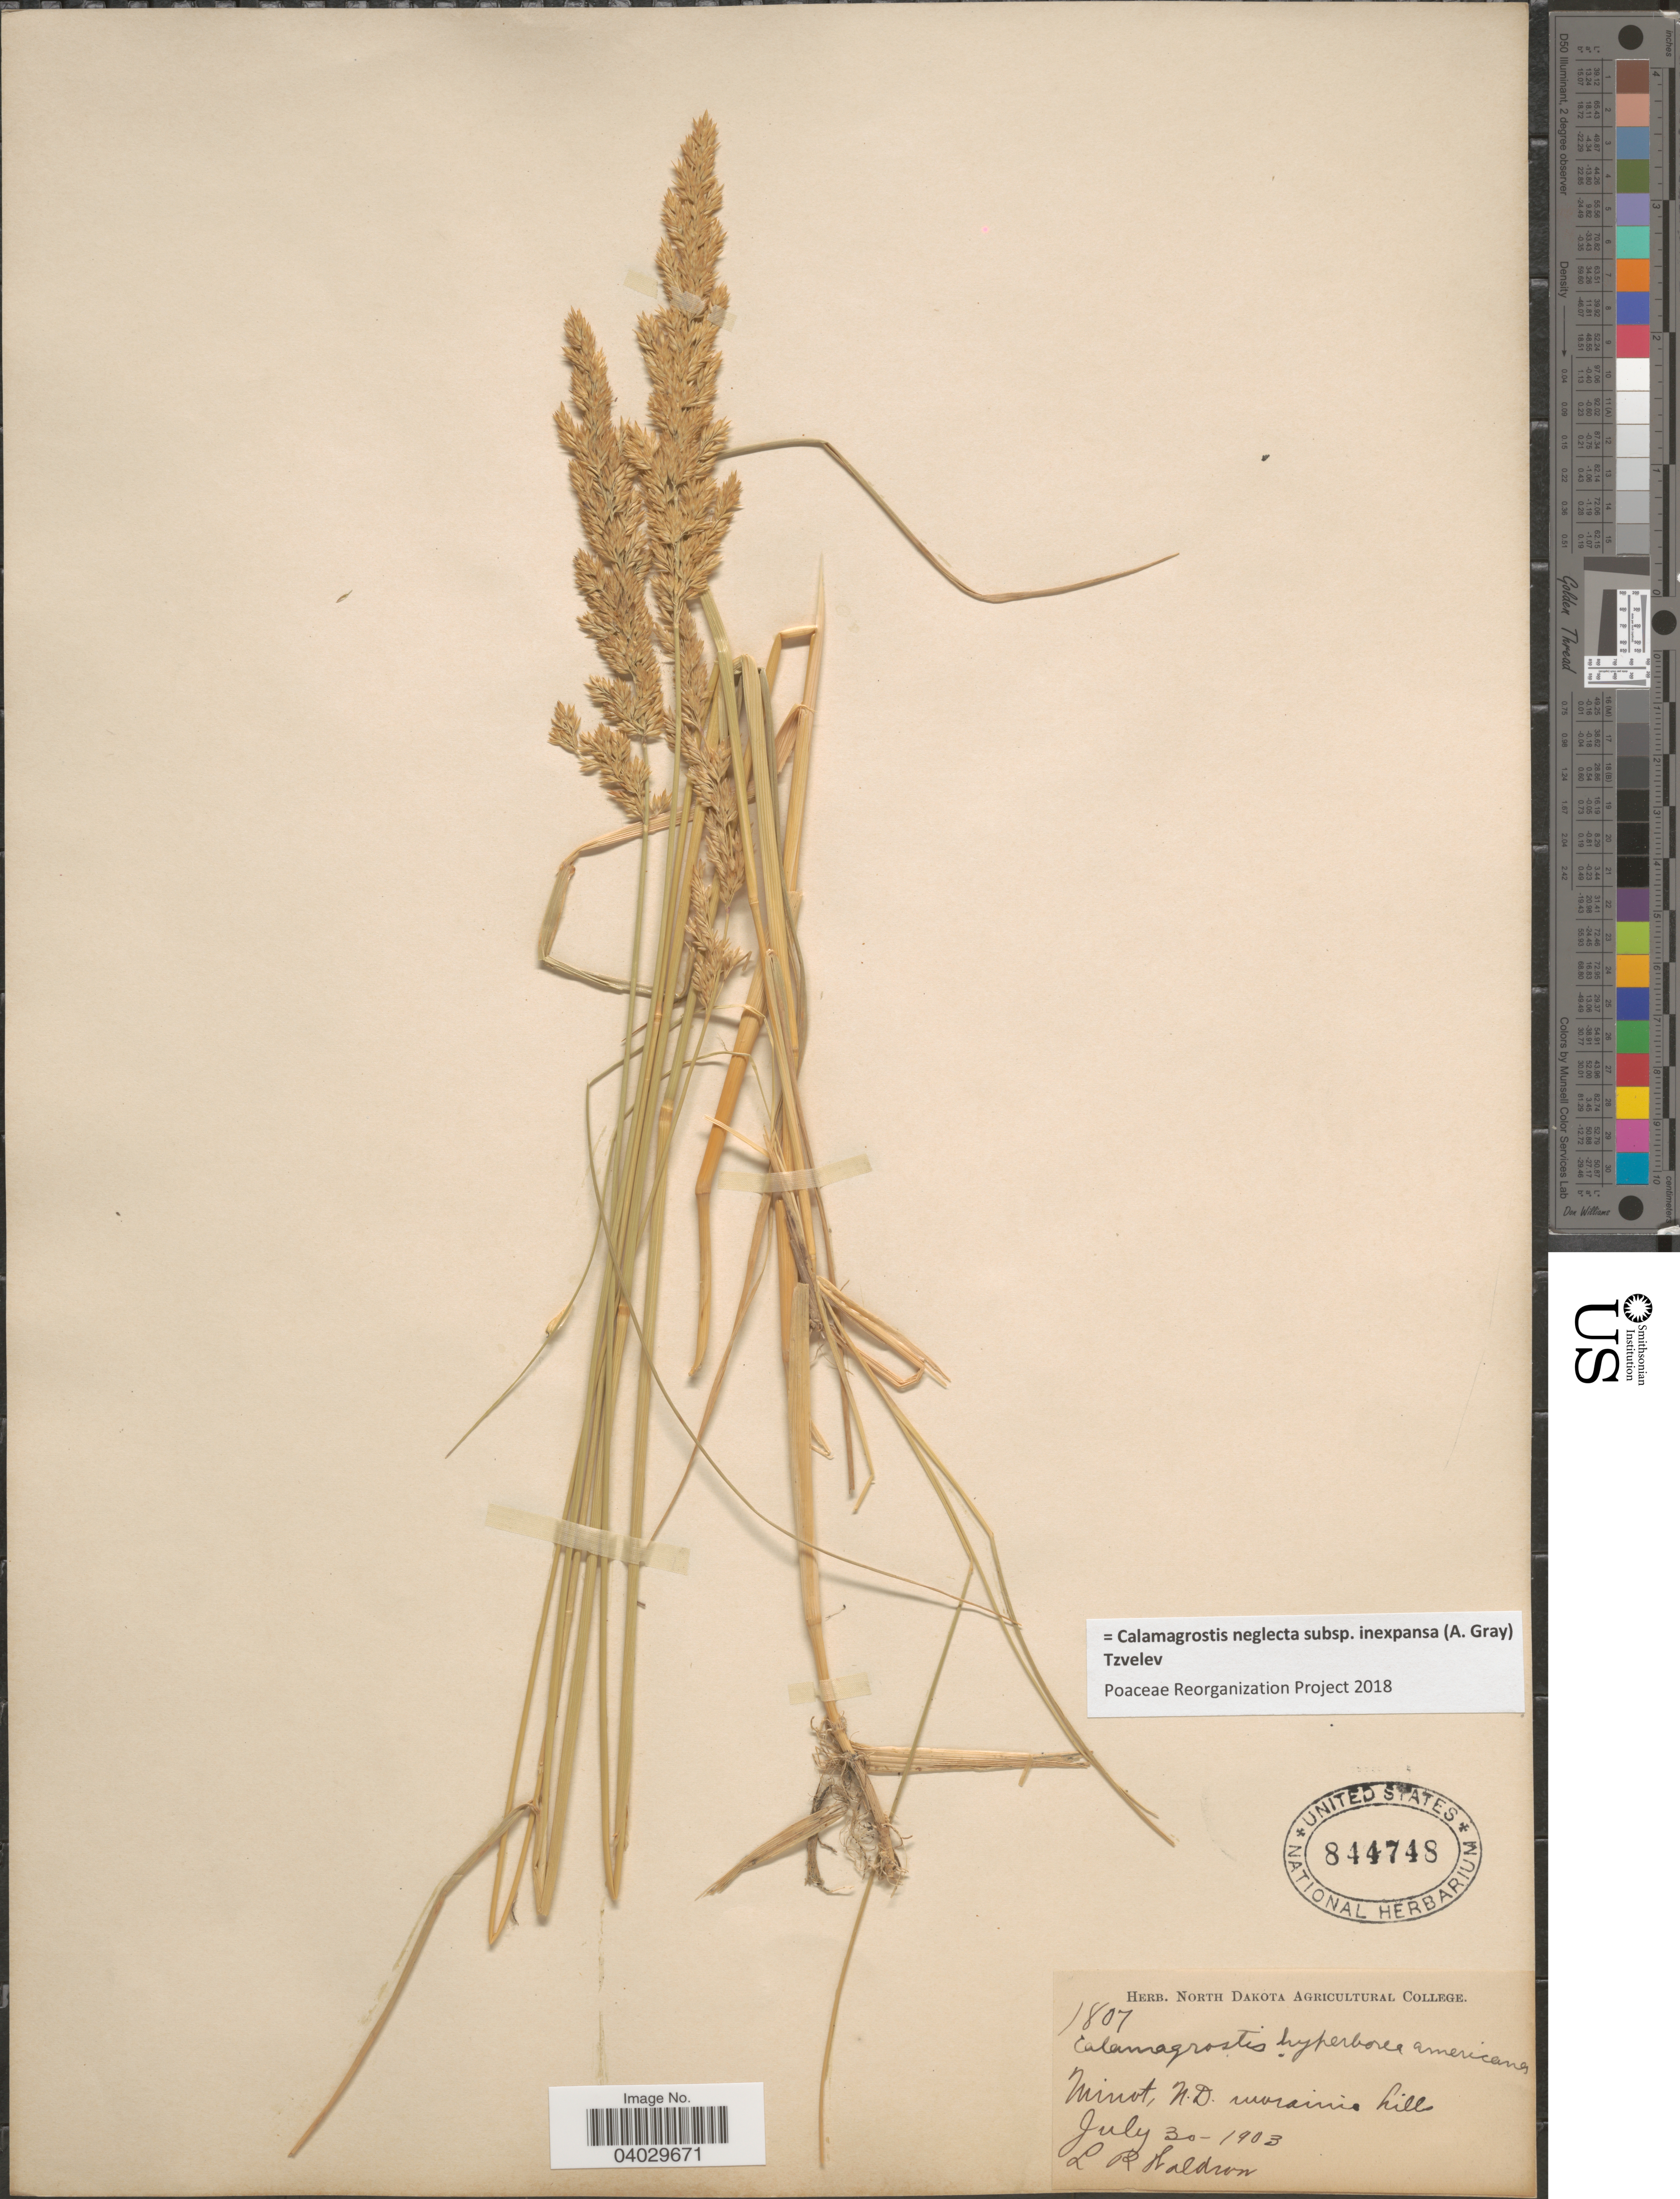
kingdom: Plantae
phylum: Tracheophyta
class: Liliopsida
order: Poales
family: Poaceae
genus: Calamagrostis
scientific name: Calamagrostis neglecta subsp. inexpansa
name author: (A. Gray) Tzvelev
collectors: L. Waldron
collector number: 1807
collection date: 1903-07-30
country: United States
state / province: North Dakota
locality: Minot.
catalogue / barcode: US 844748